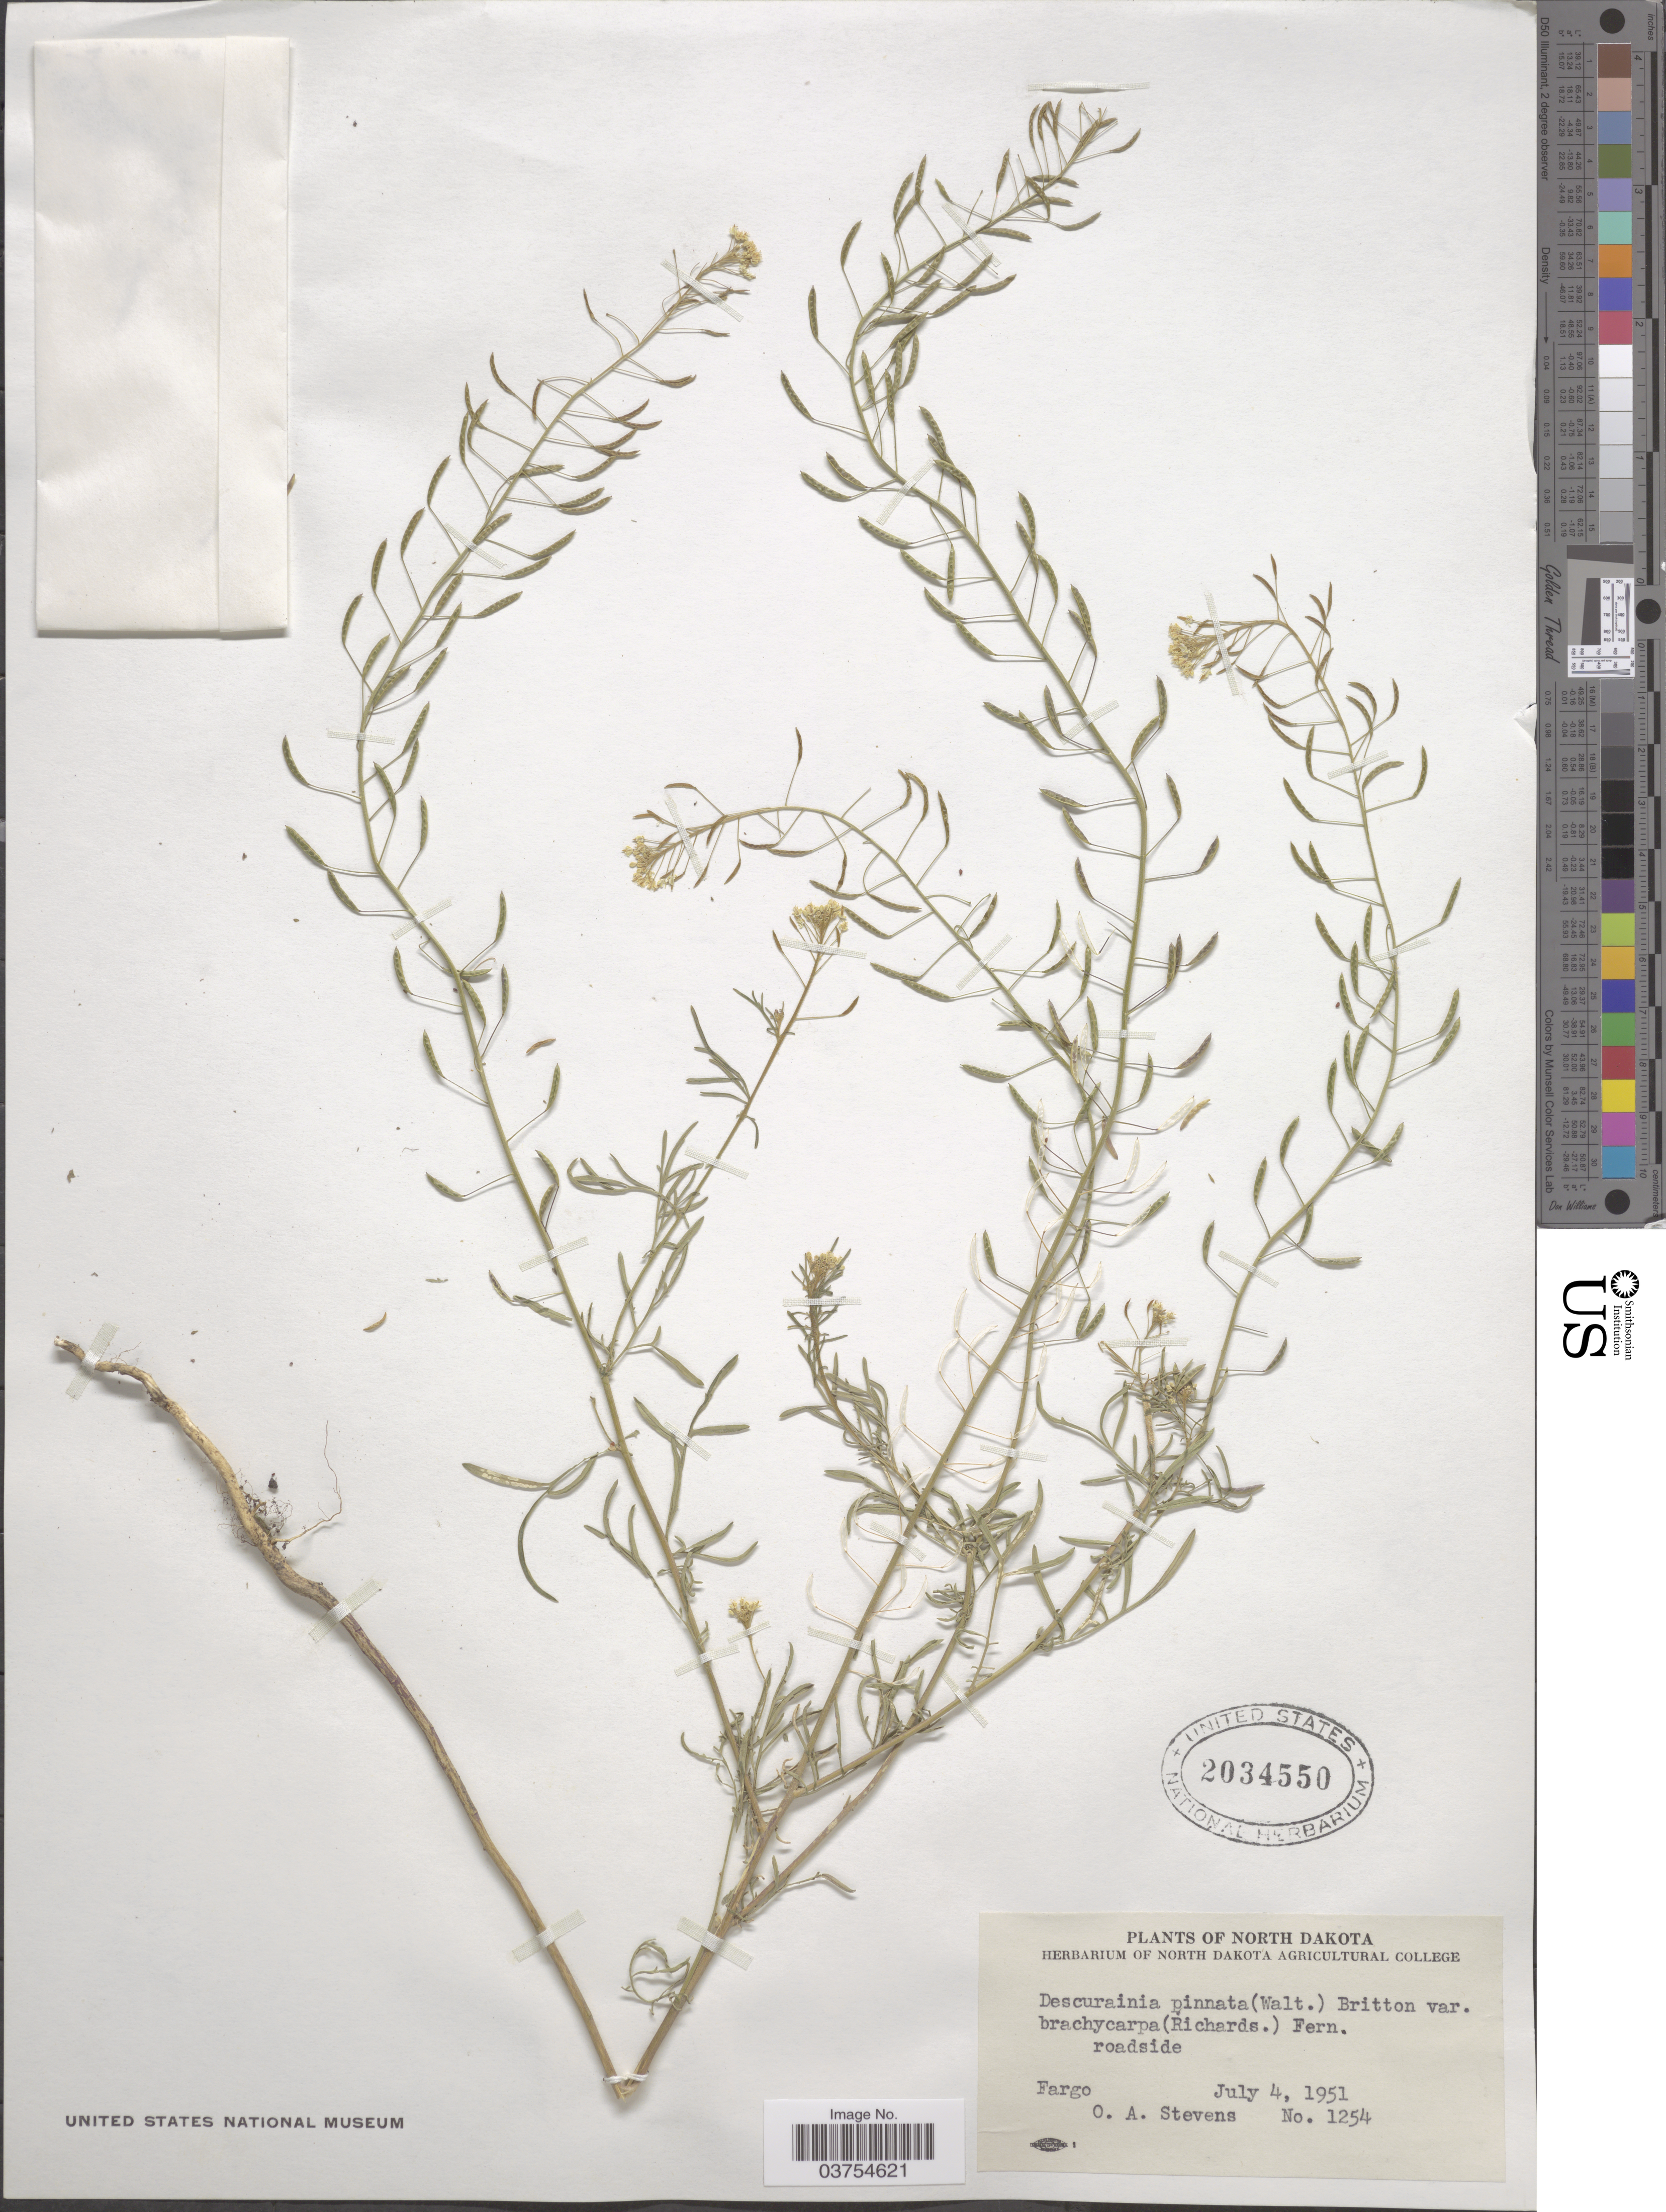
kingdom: Plantae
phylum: Tracheophyta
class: Magnoliopsida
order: Brassicales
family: Brassicaceae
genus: Descurainia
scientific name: Descurainia pinnata var. brachycarpa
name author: (Richardson) Fernald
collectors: O. A. Stevens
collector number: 1254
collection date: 1951-07-04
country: United States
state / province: North Dakota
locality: Roadside. Fargo.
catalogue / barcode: US 2034550